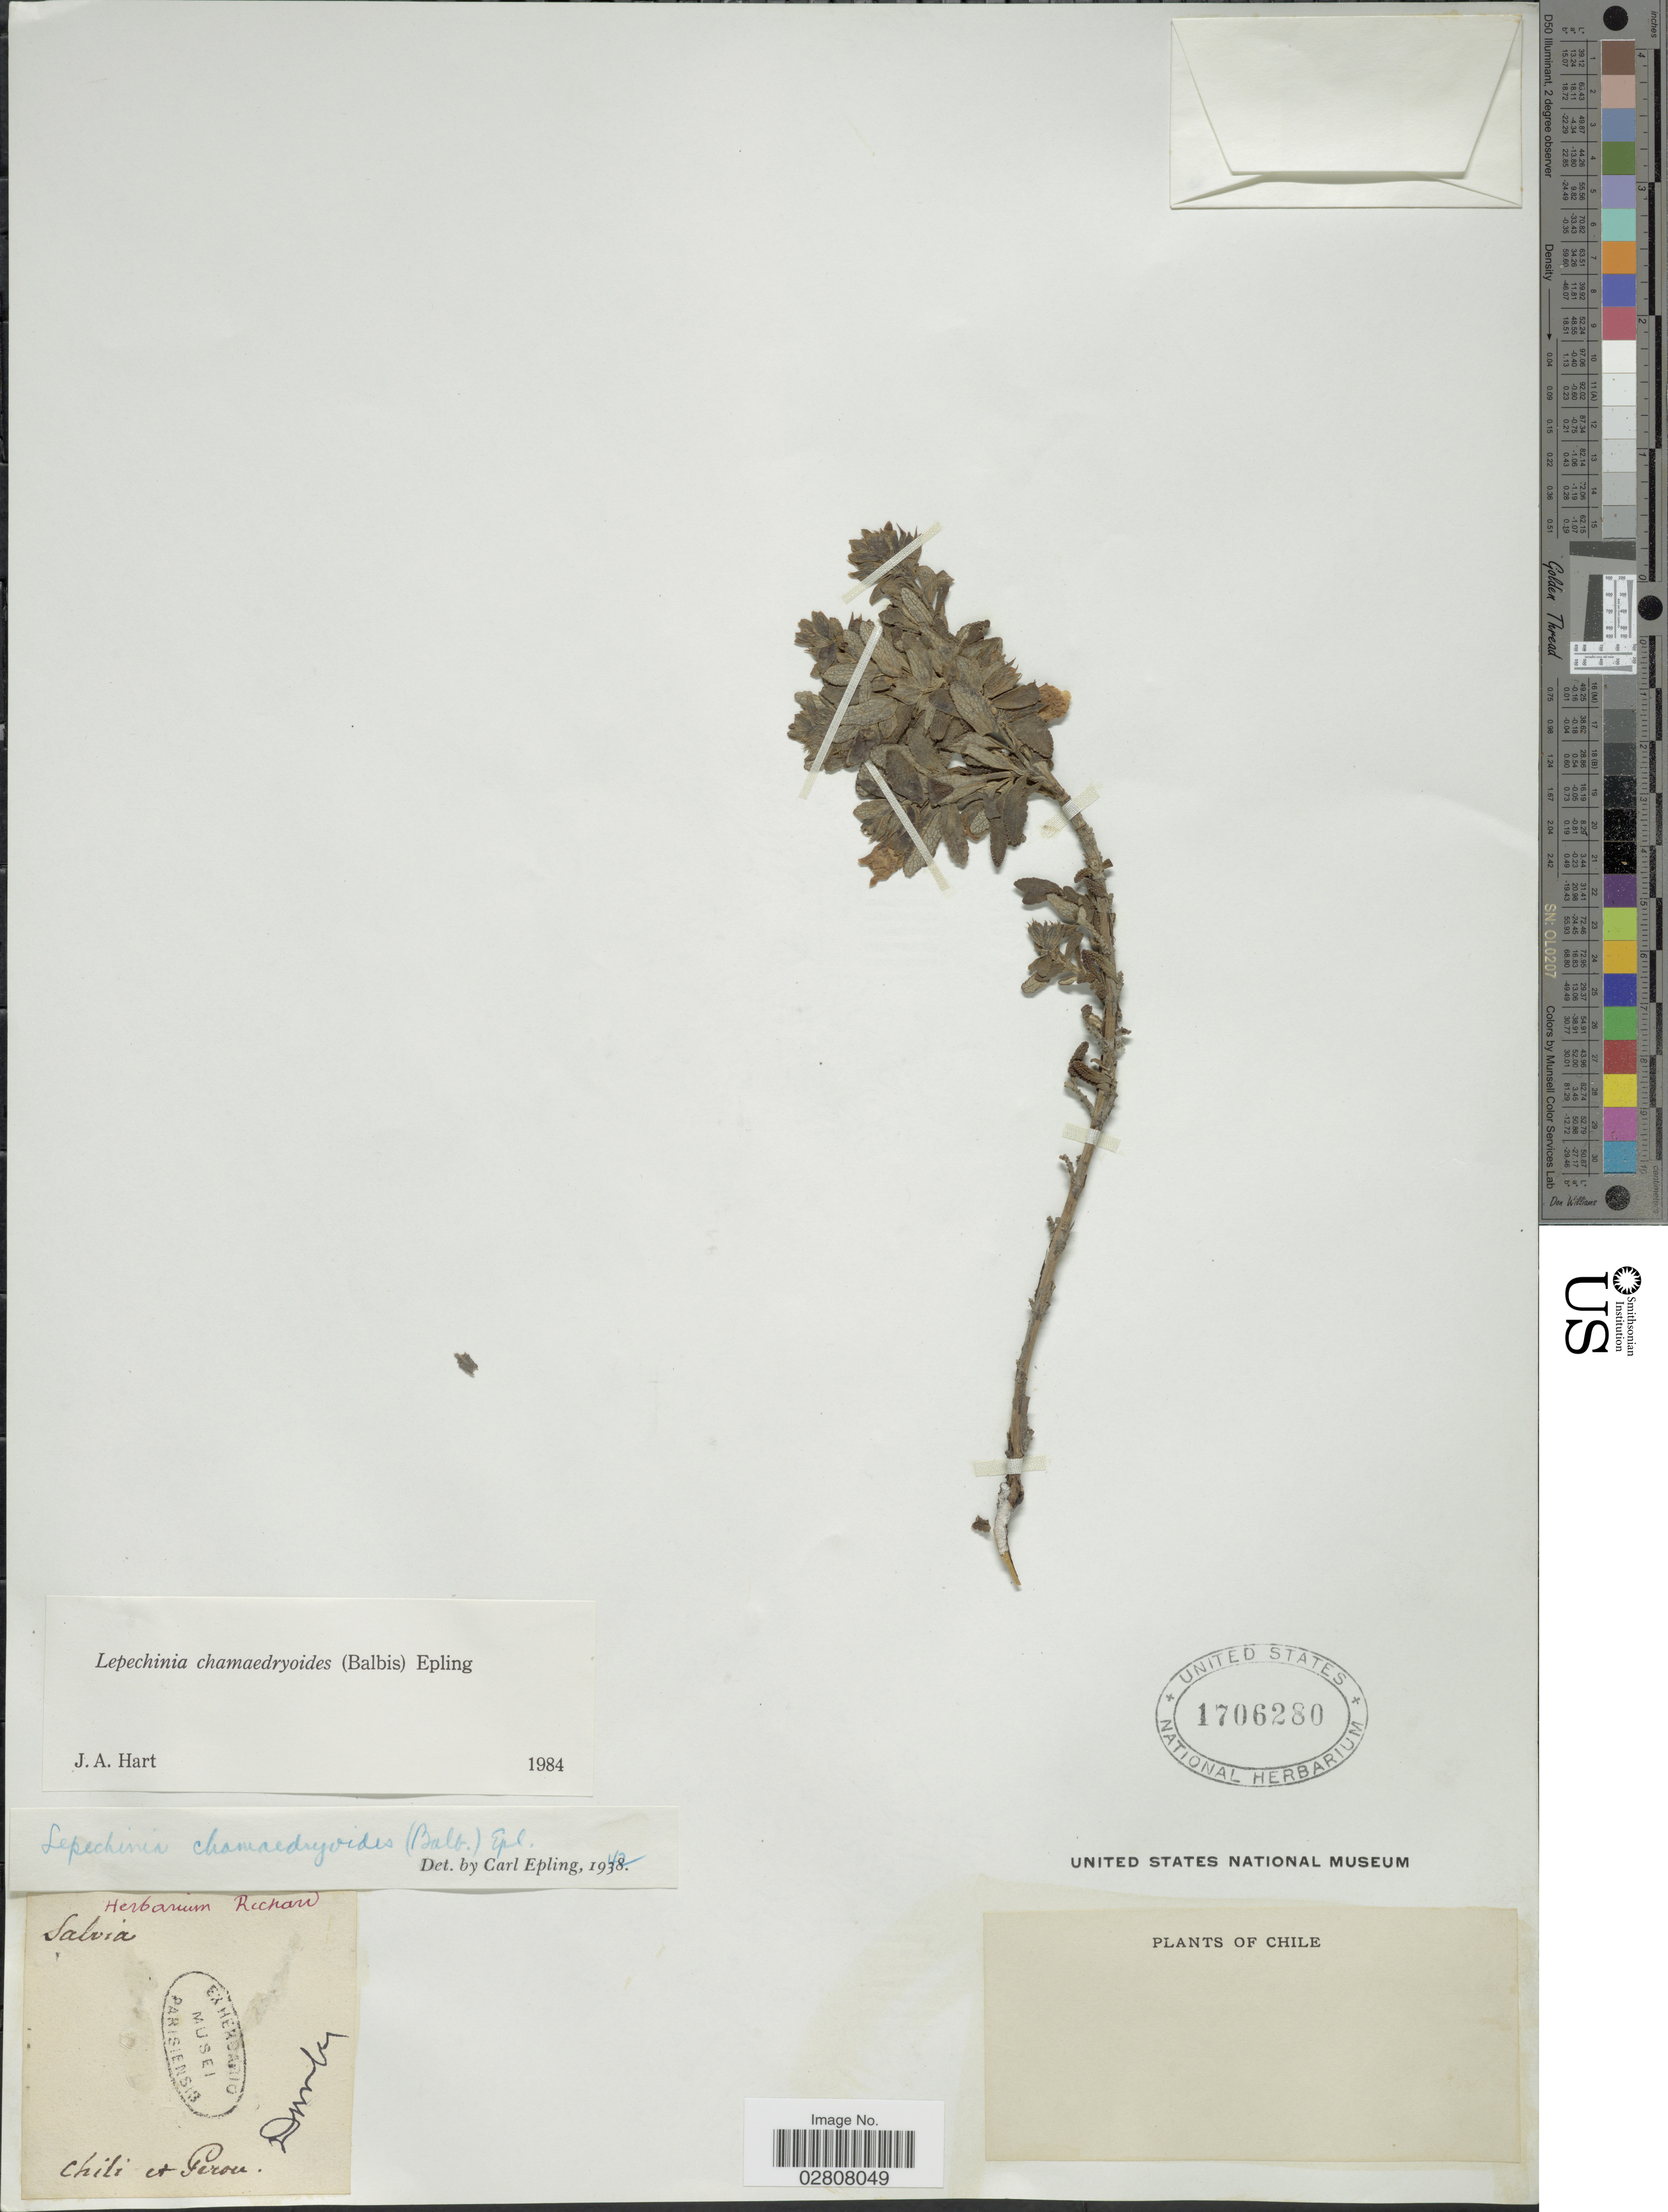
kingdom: Plantae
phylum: Tracheophyta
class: Magnoliopsida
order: Lamiales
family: Lamiaceae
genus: Lepechinia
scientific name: Lepechinia chamaedryoides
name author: (Balb.) Epling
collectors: ex herb. Richard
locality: Chile et Perou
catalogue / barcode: US 1706280